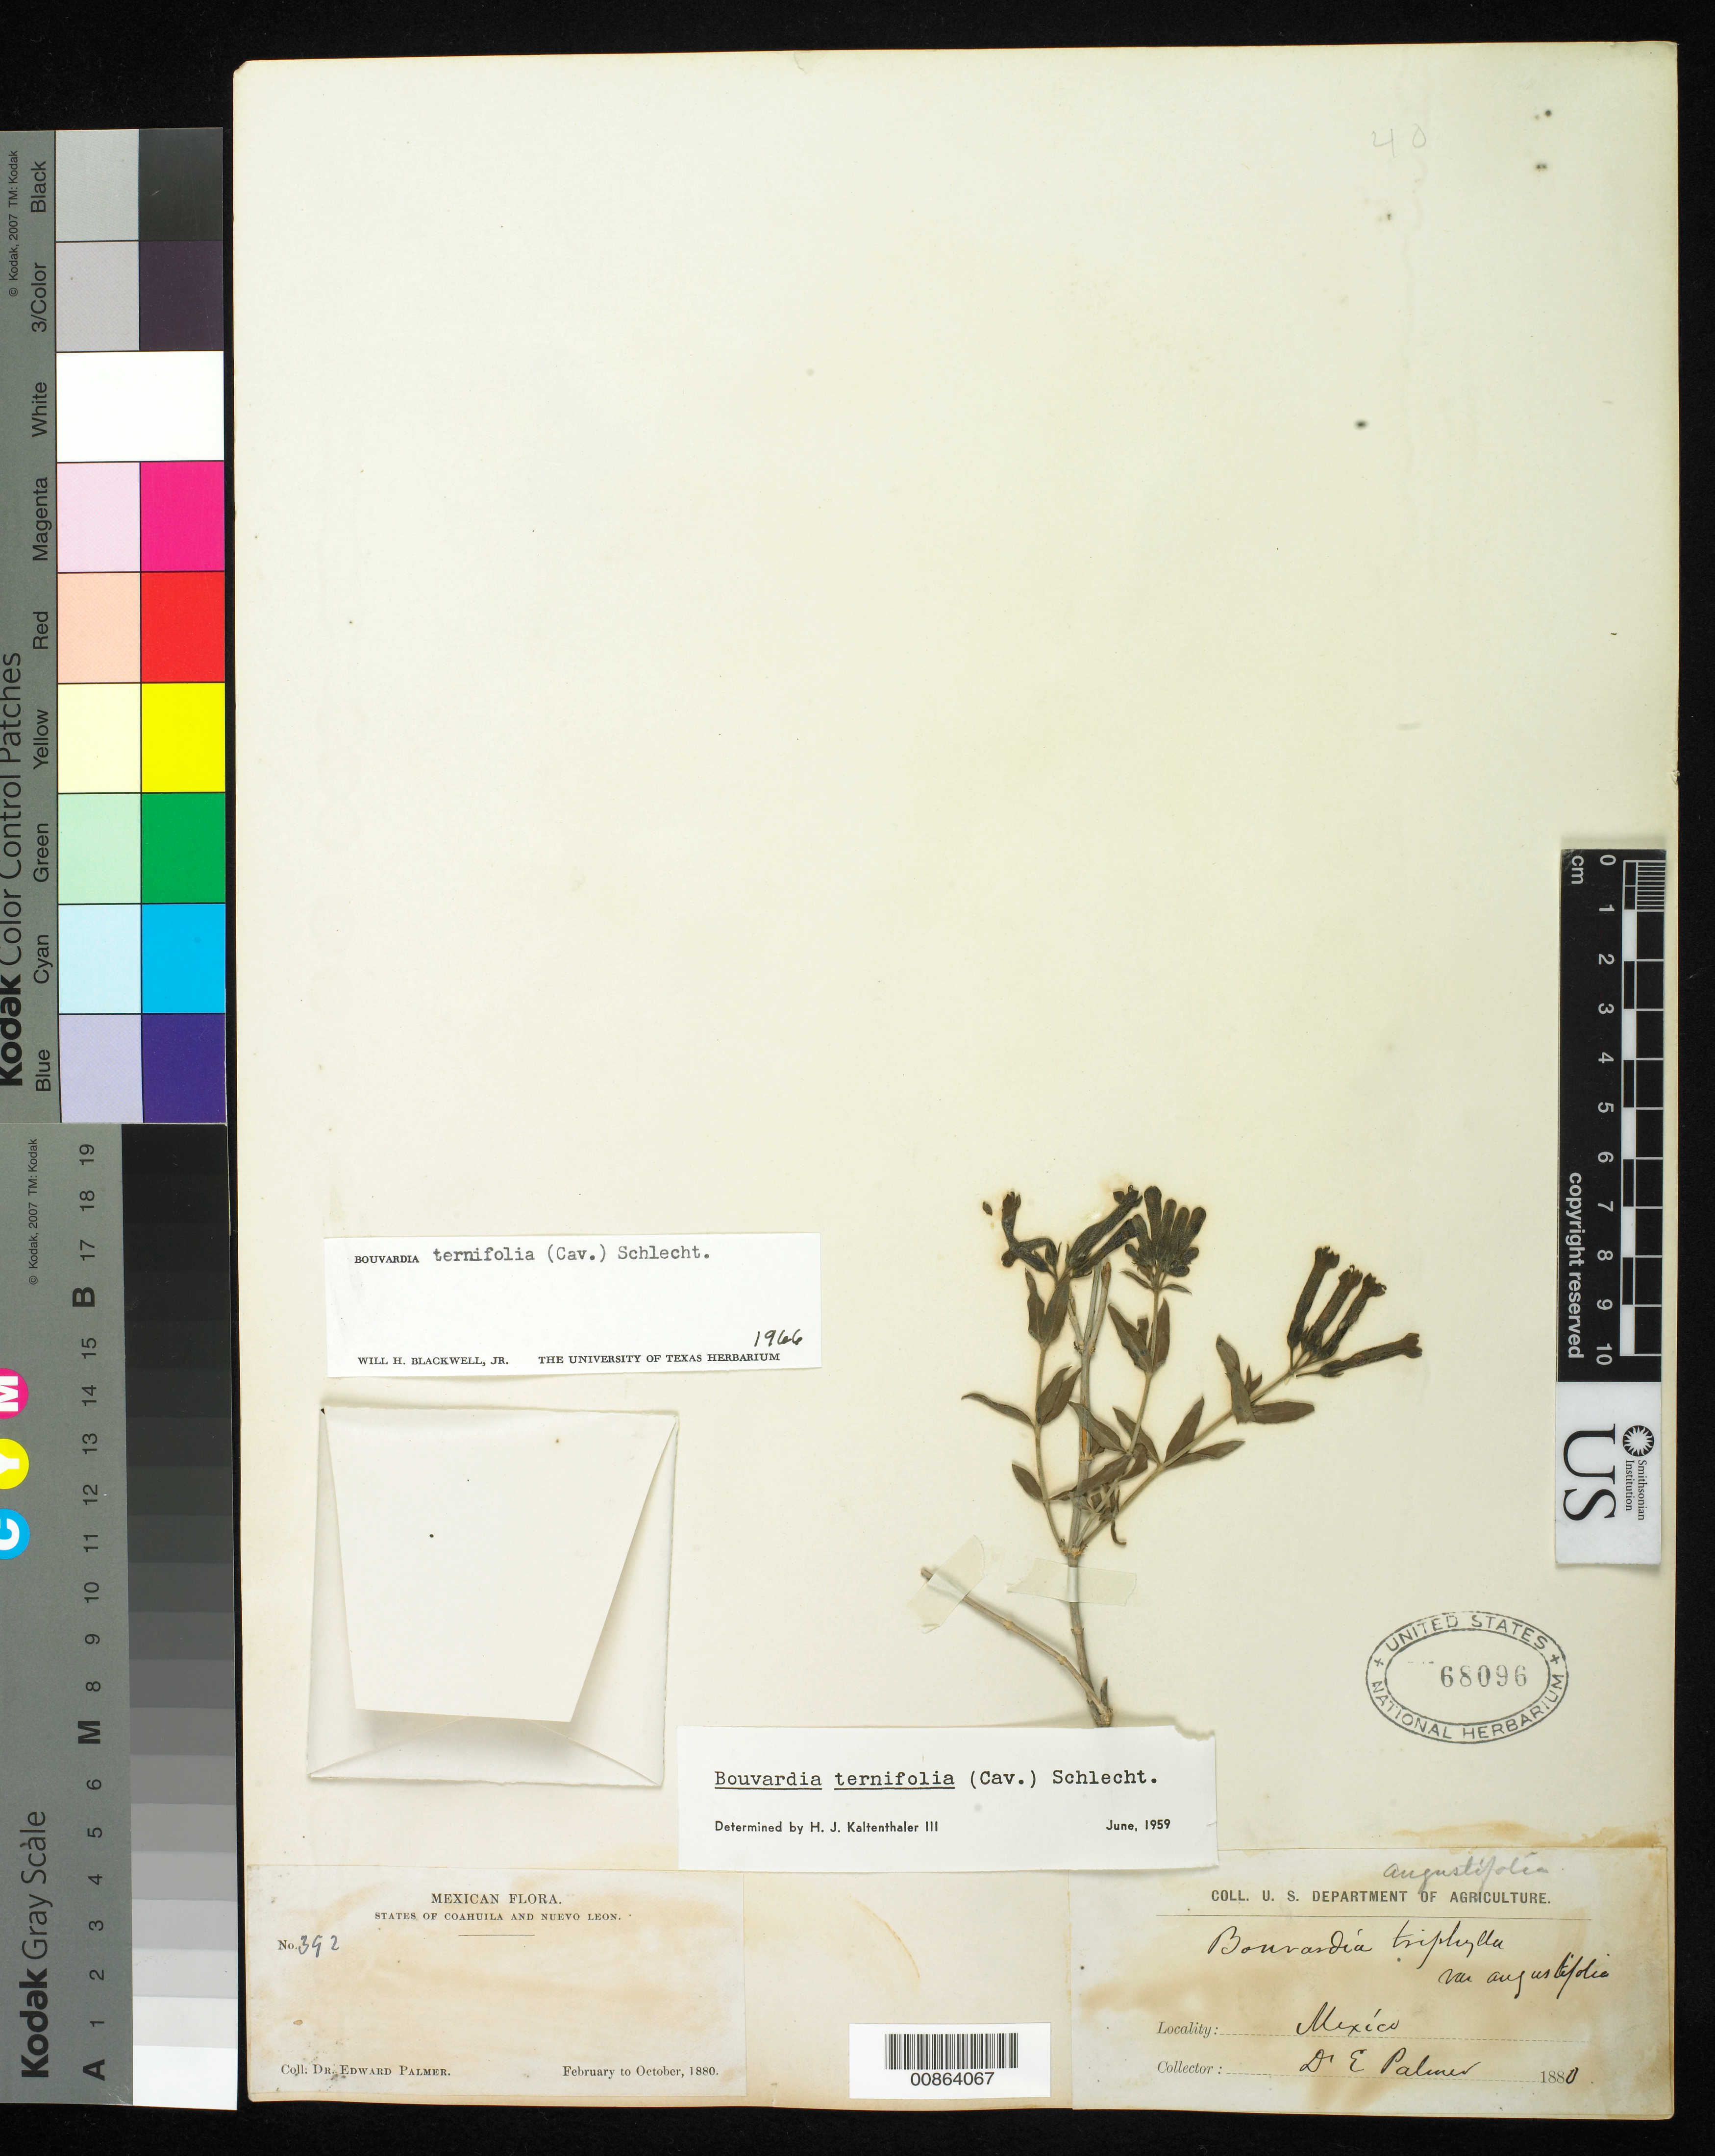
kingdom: Plantae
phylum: Tracheophyta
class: Magnoliopsida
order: Gentianales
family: Rubiaceae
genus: Bouvardia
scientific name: Bouvardia tenuifolia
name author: Standl.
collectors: E. Palmer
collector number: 392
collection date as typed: Feb 1880 to -- Oct 1880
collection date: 1880-02/1880-10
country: Mexico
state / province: Coahuila / Nuevo León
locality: States of Coahuila and Nuevo León.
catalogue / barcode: US 68096